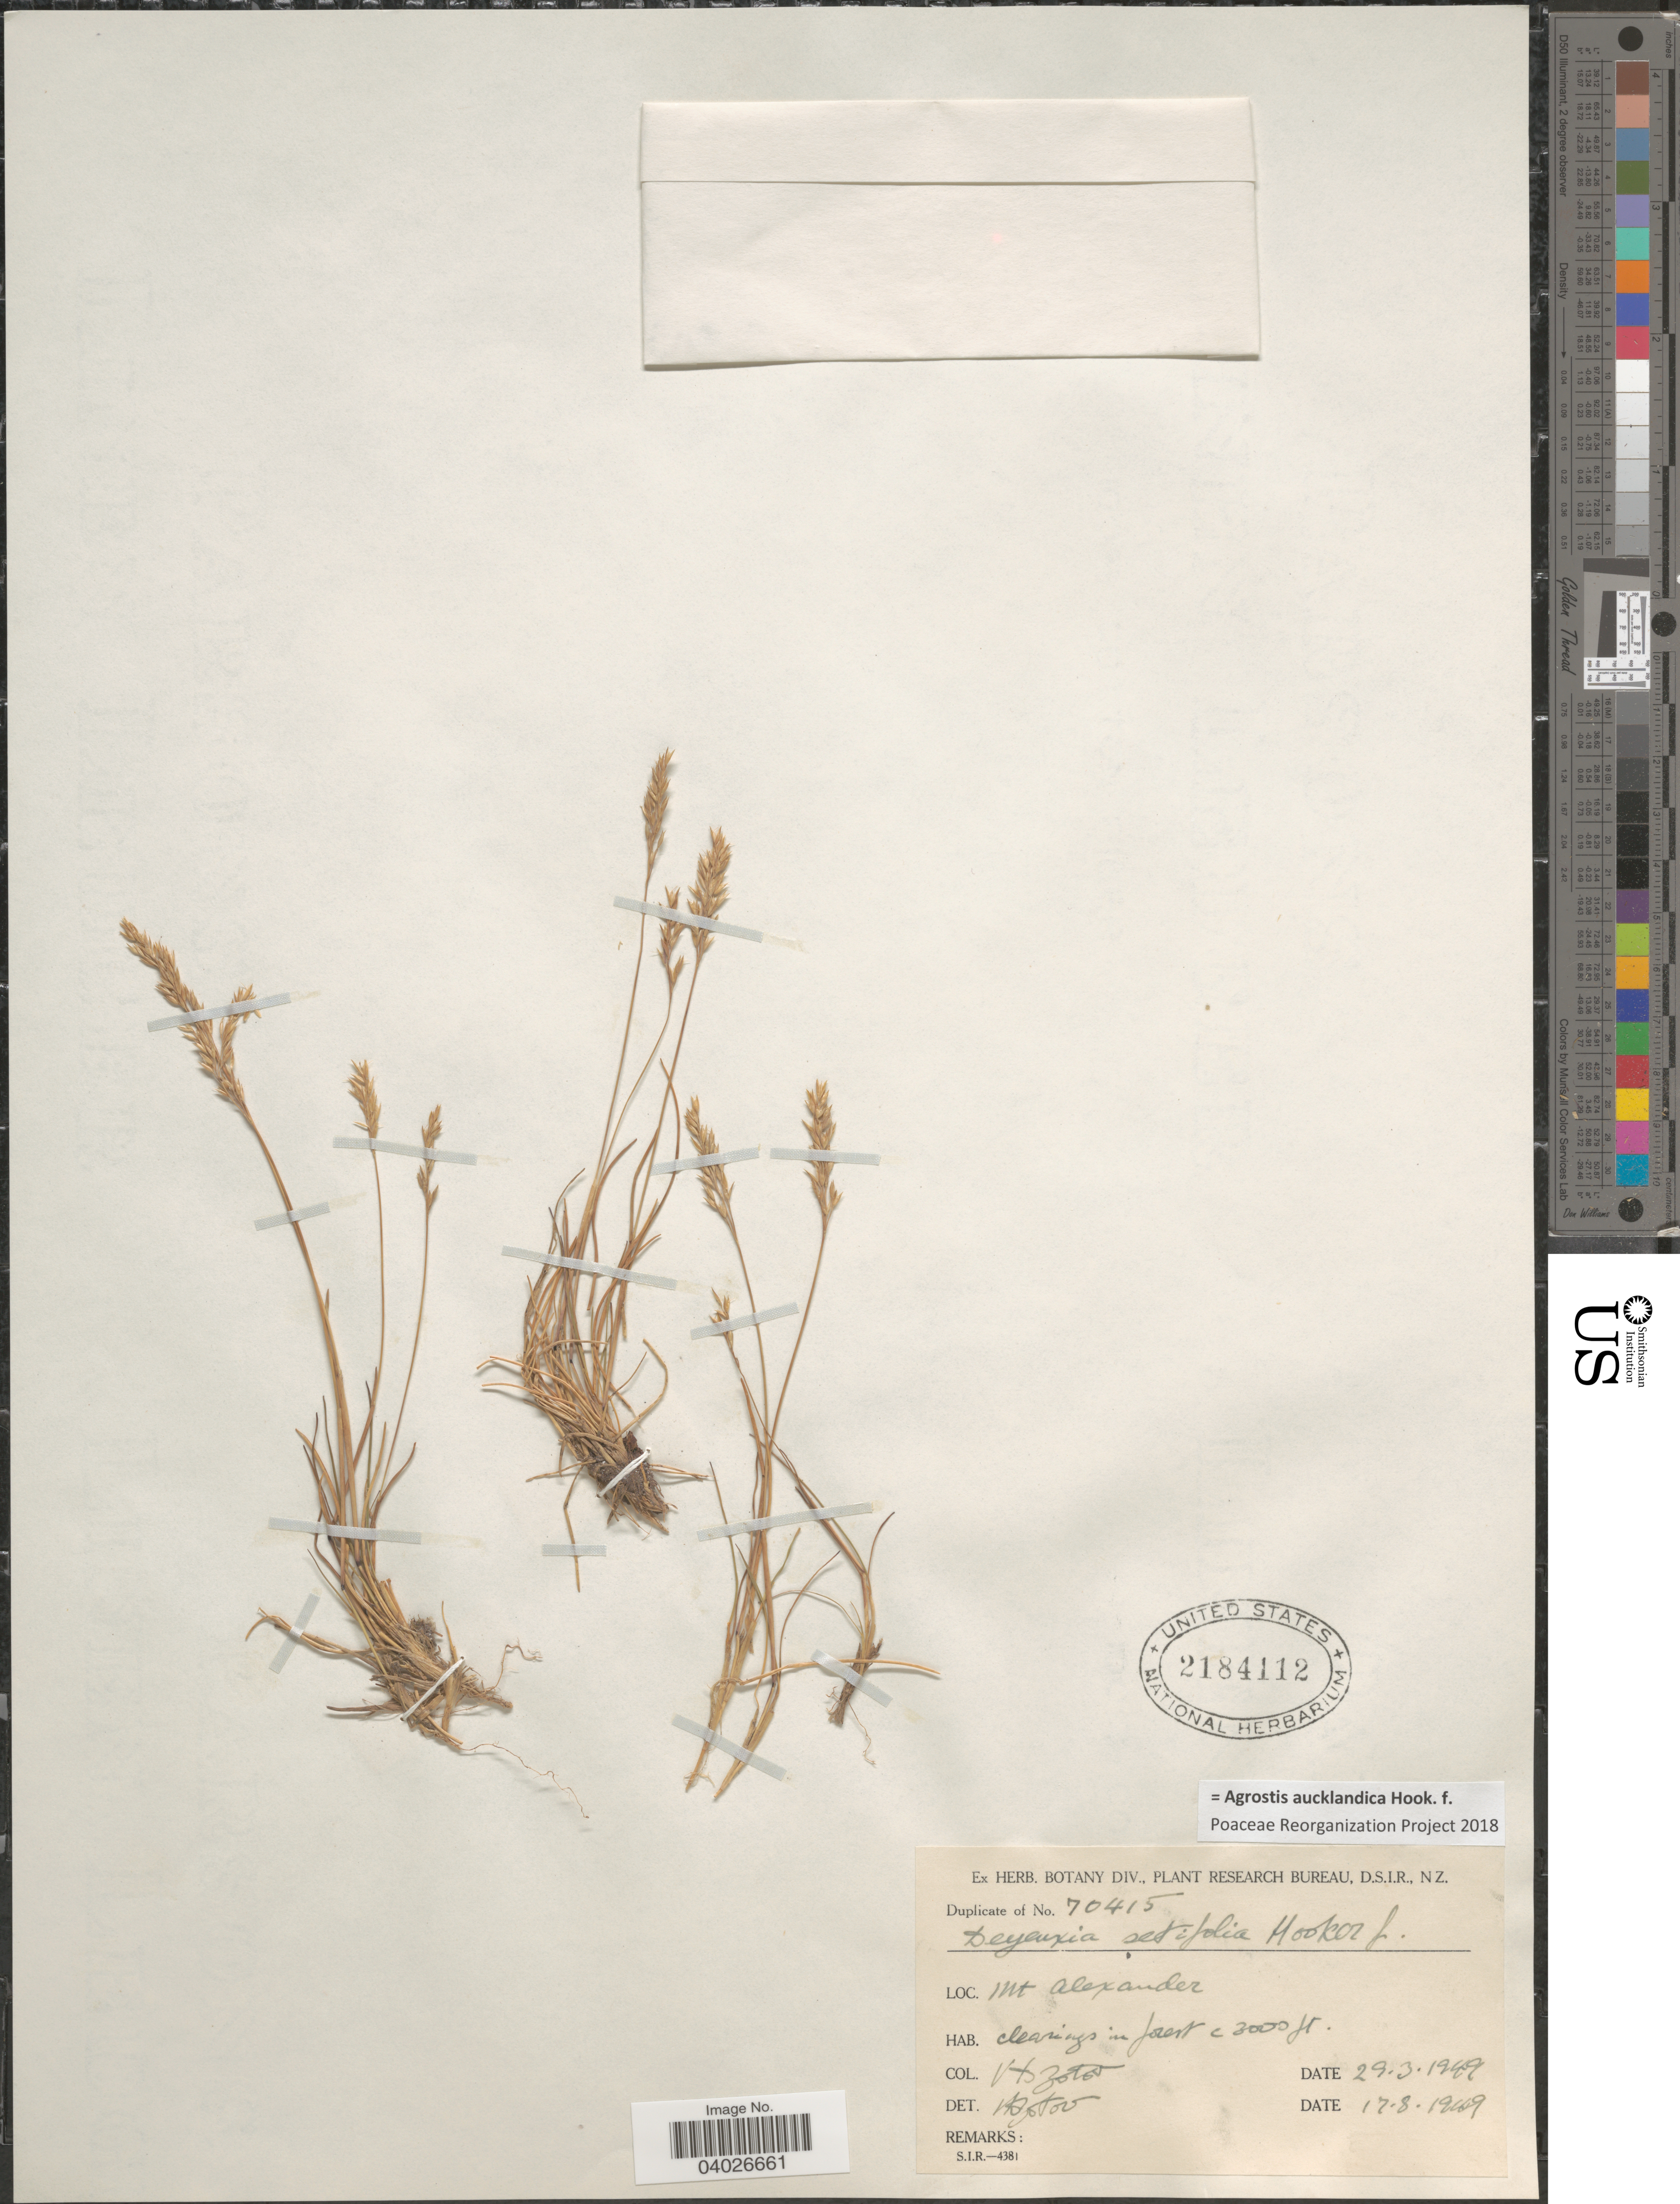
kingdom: Plantae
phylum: Tracheophyta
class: Liliopsida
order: Poales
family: Poaceae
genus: Agrostis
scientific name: Agrostis aucklandica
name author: Hook. f.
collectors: V. Zotov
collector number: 70415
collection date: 1949-03-29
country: New Zealand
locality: Mt. Alexander. Clearings in forest.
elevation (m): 914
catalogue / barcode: US 2184112